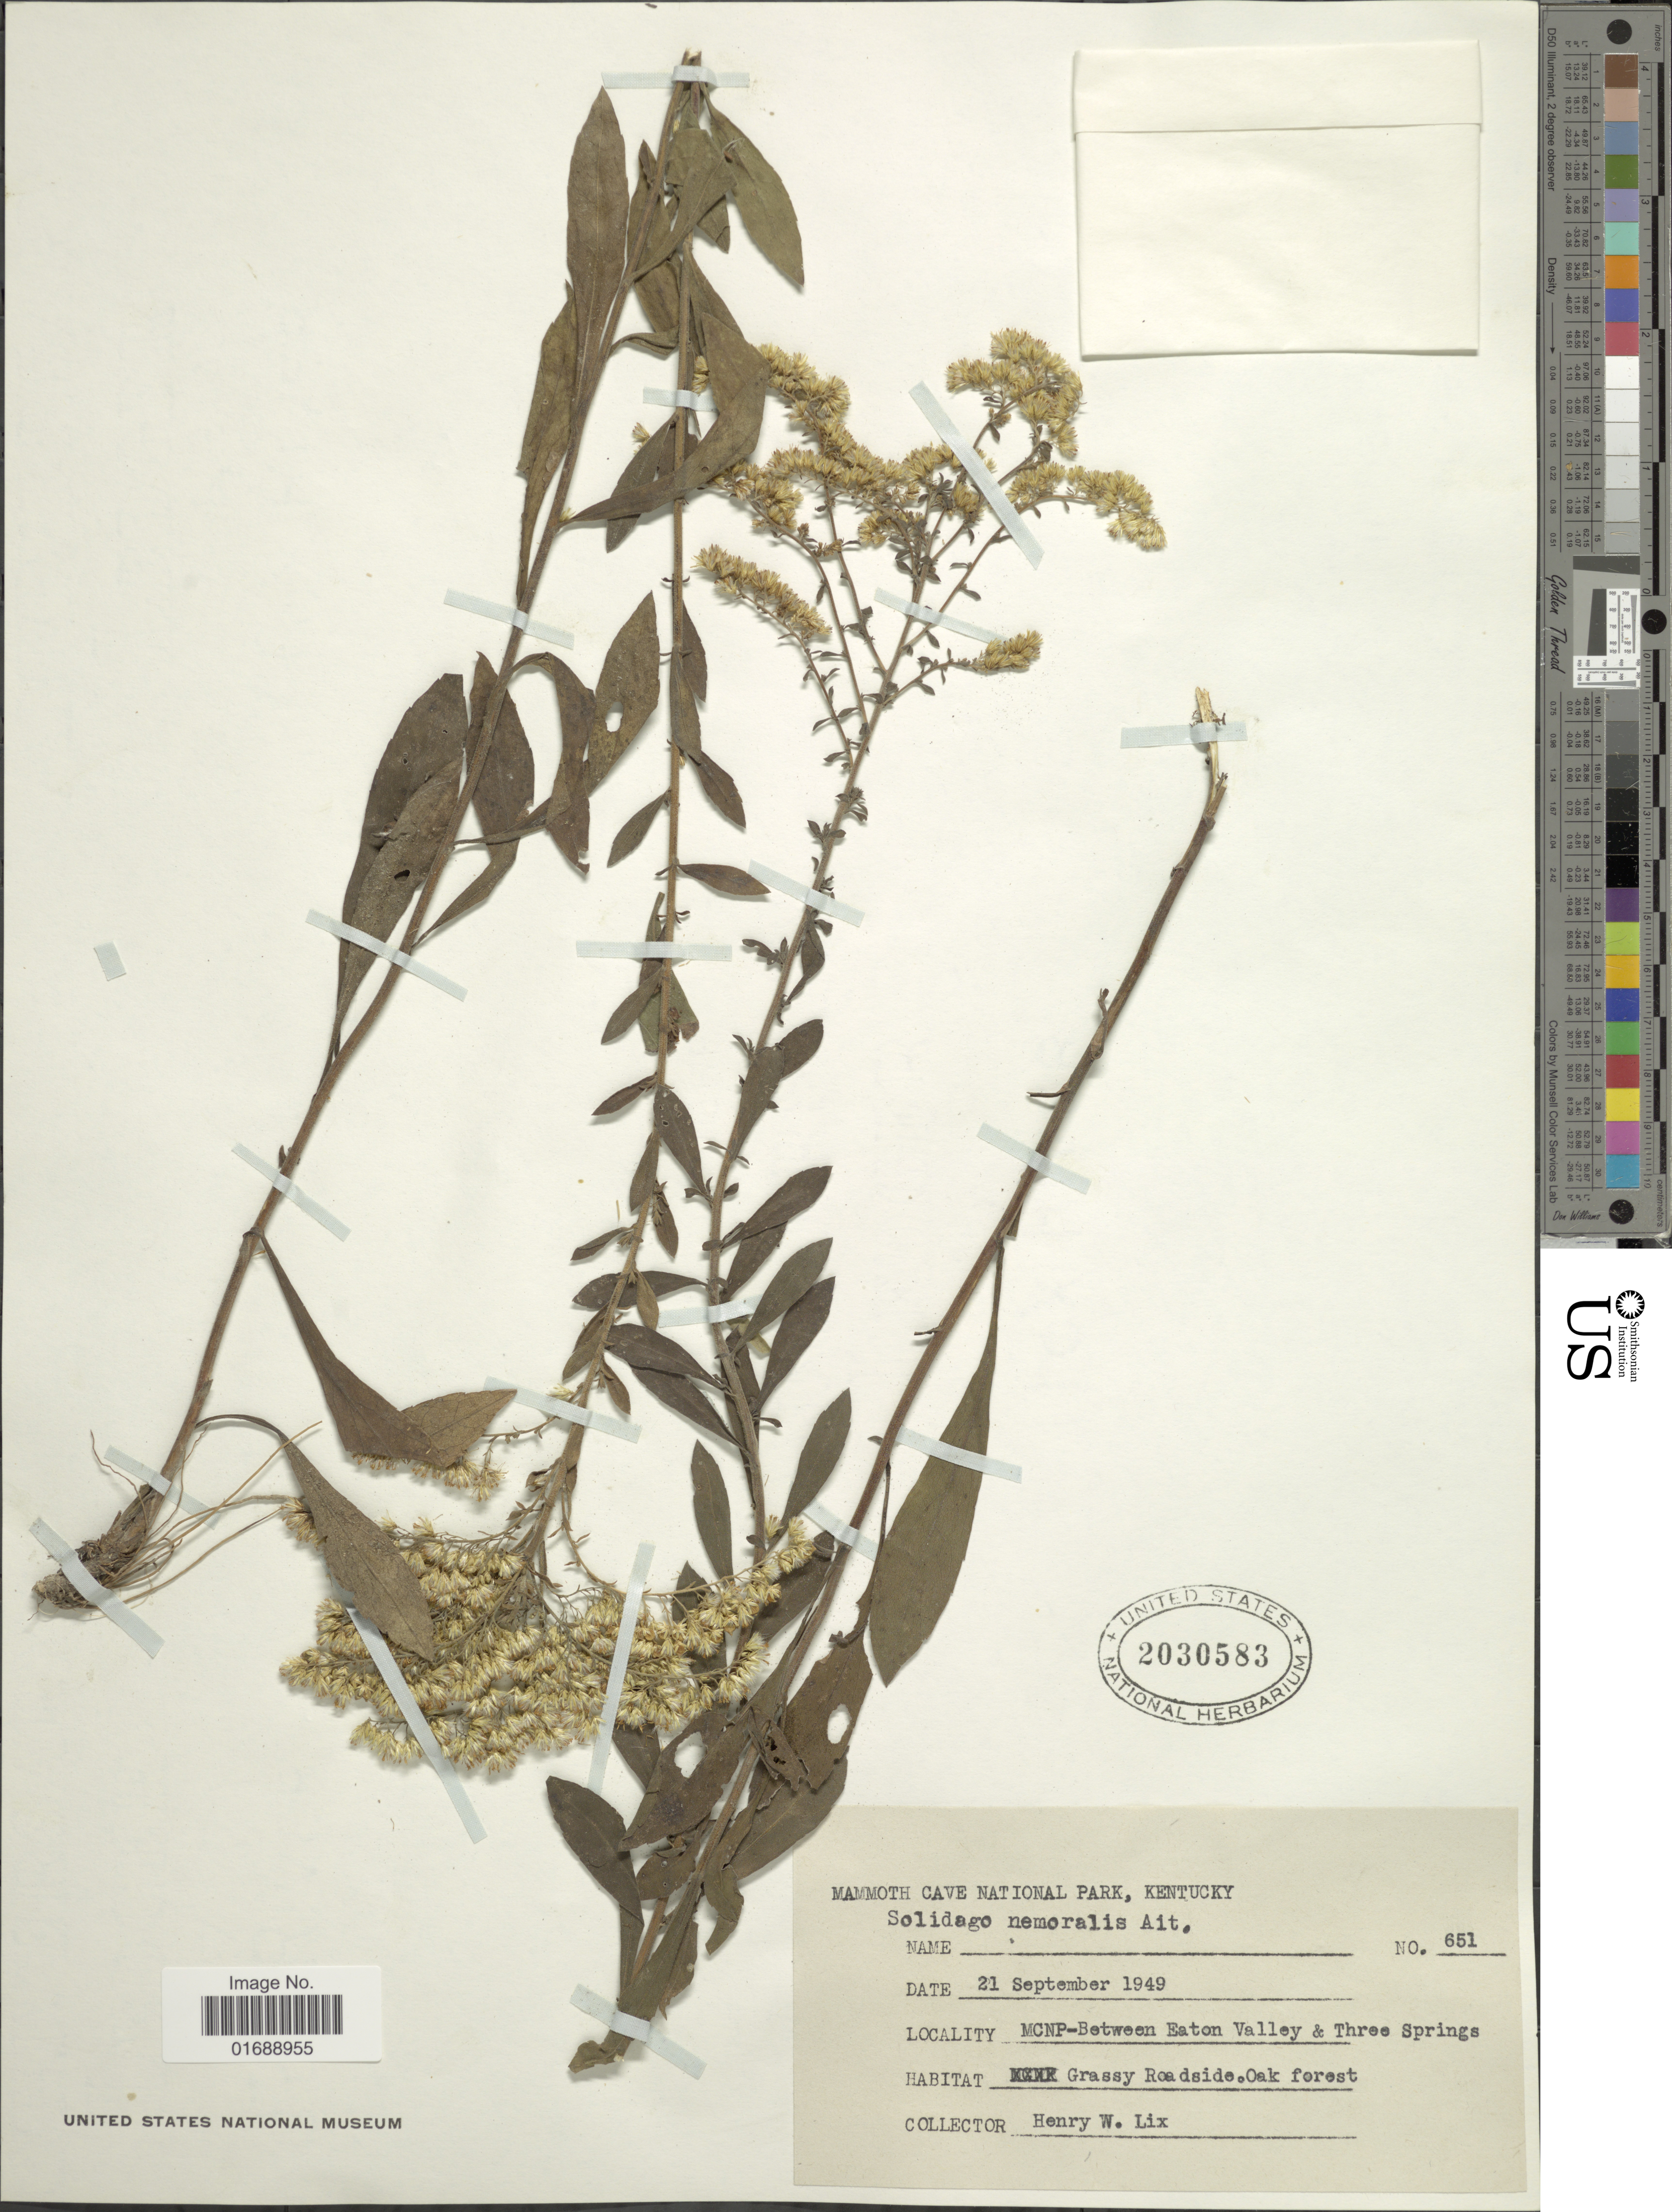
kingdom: Plantae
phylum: Tracheophyta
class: Magnoliopsida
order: Asterales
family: Asteraceae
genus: Solidago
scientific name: Solidago nemoralis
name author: Aiton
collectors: H. W. Lix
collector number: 651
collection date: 1949-09-21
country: United States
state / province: Kentucky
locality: Mammoth Cave National Park, MCNP- Between Eaton Valley & Three Springs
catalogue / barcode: US 2030583